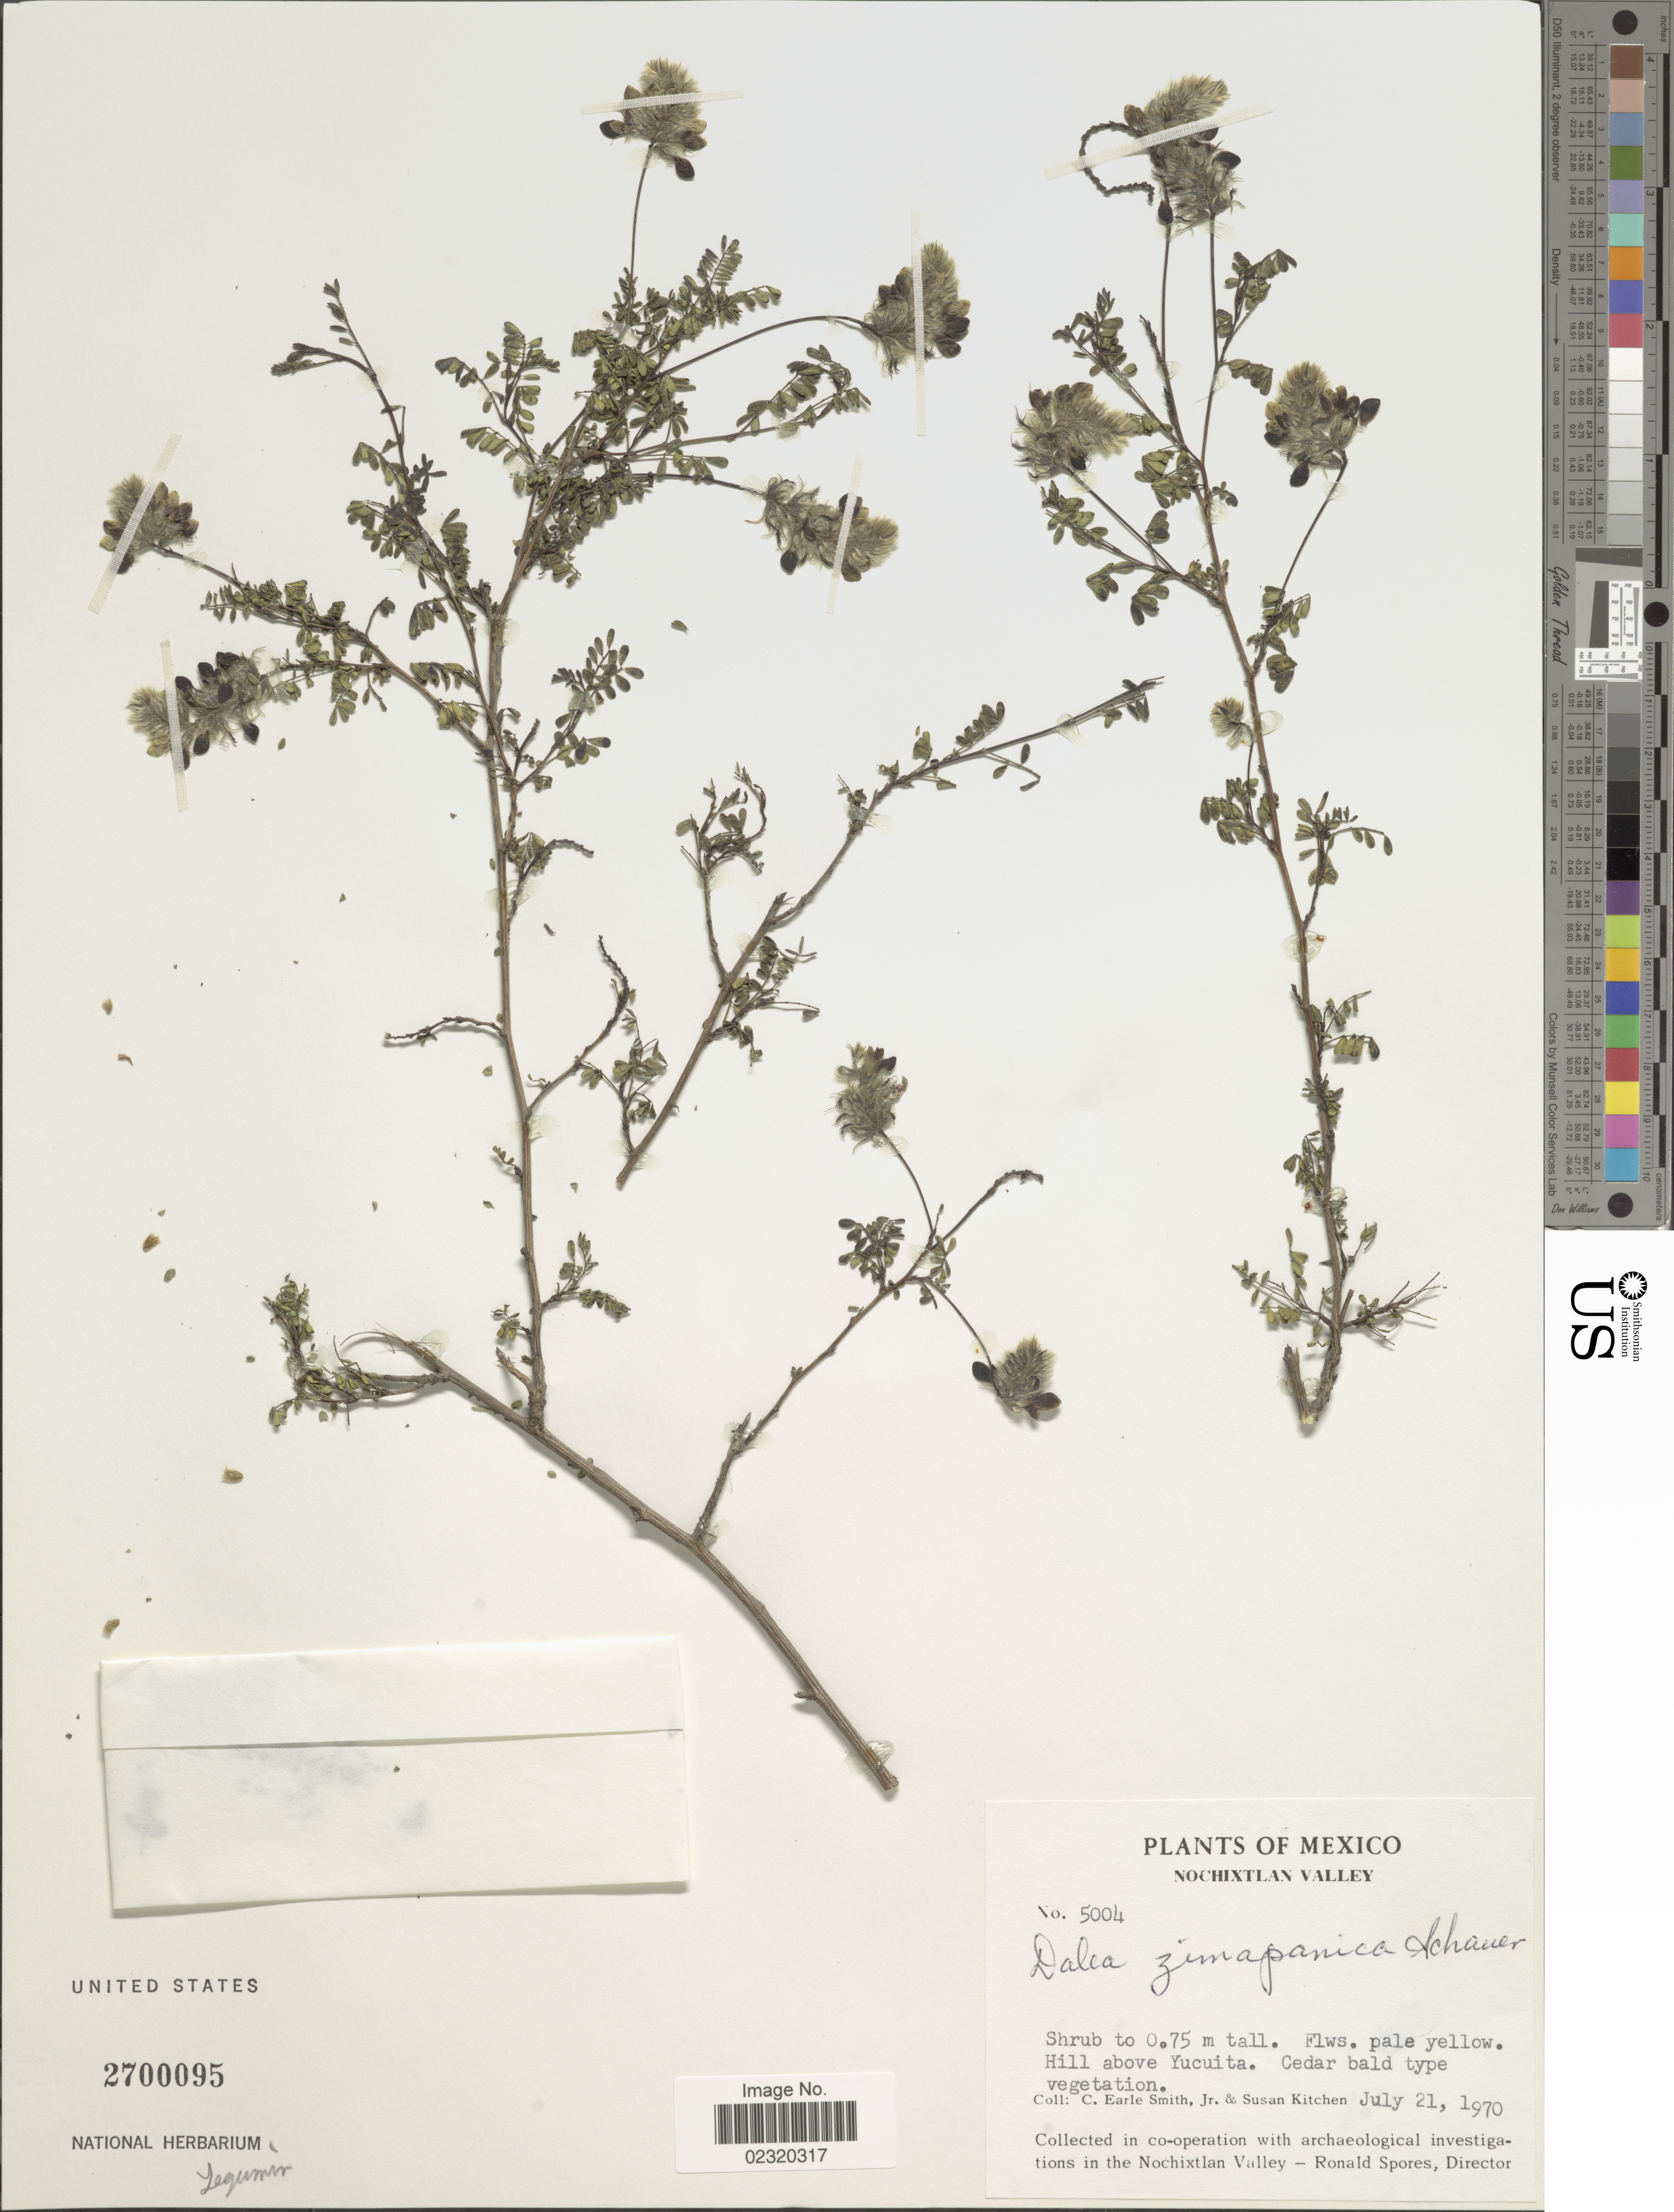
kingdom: Plantae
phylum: Tracheophyta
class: Magnoliopsida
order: Fabales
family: Fabaceae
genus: Dalea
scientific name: Dalea zimapanica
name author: S. Schauer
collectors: C. E. Smith Jr. & S. Kitchen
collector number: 5004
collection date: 1970-07-21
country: Mexico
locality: Nochixtlan Valley, Hill above Yucuita. cedar bald type vegetation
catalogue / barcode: US 2700095